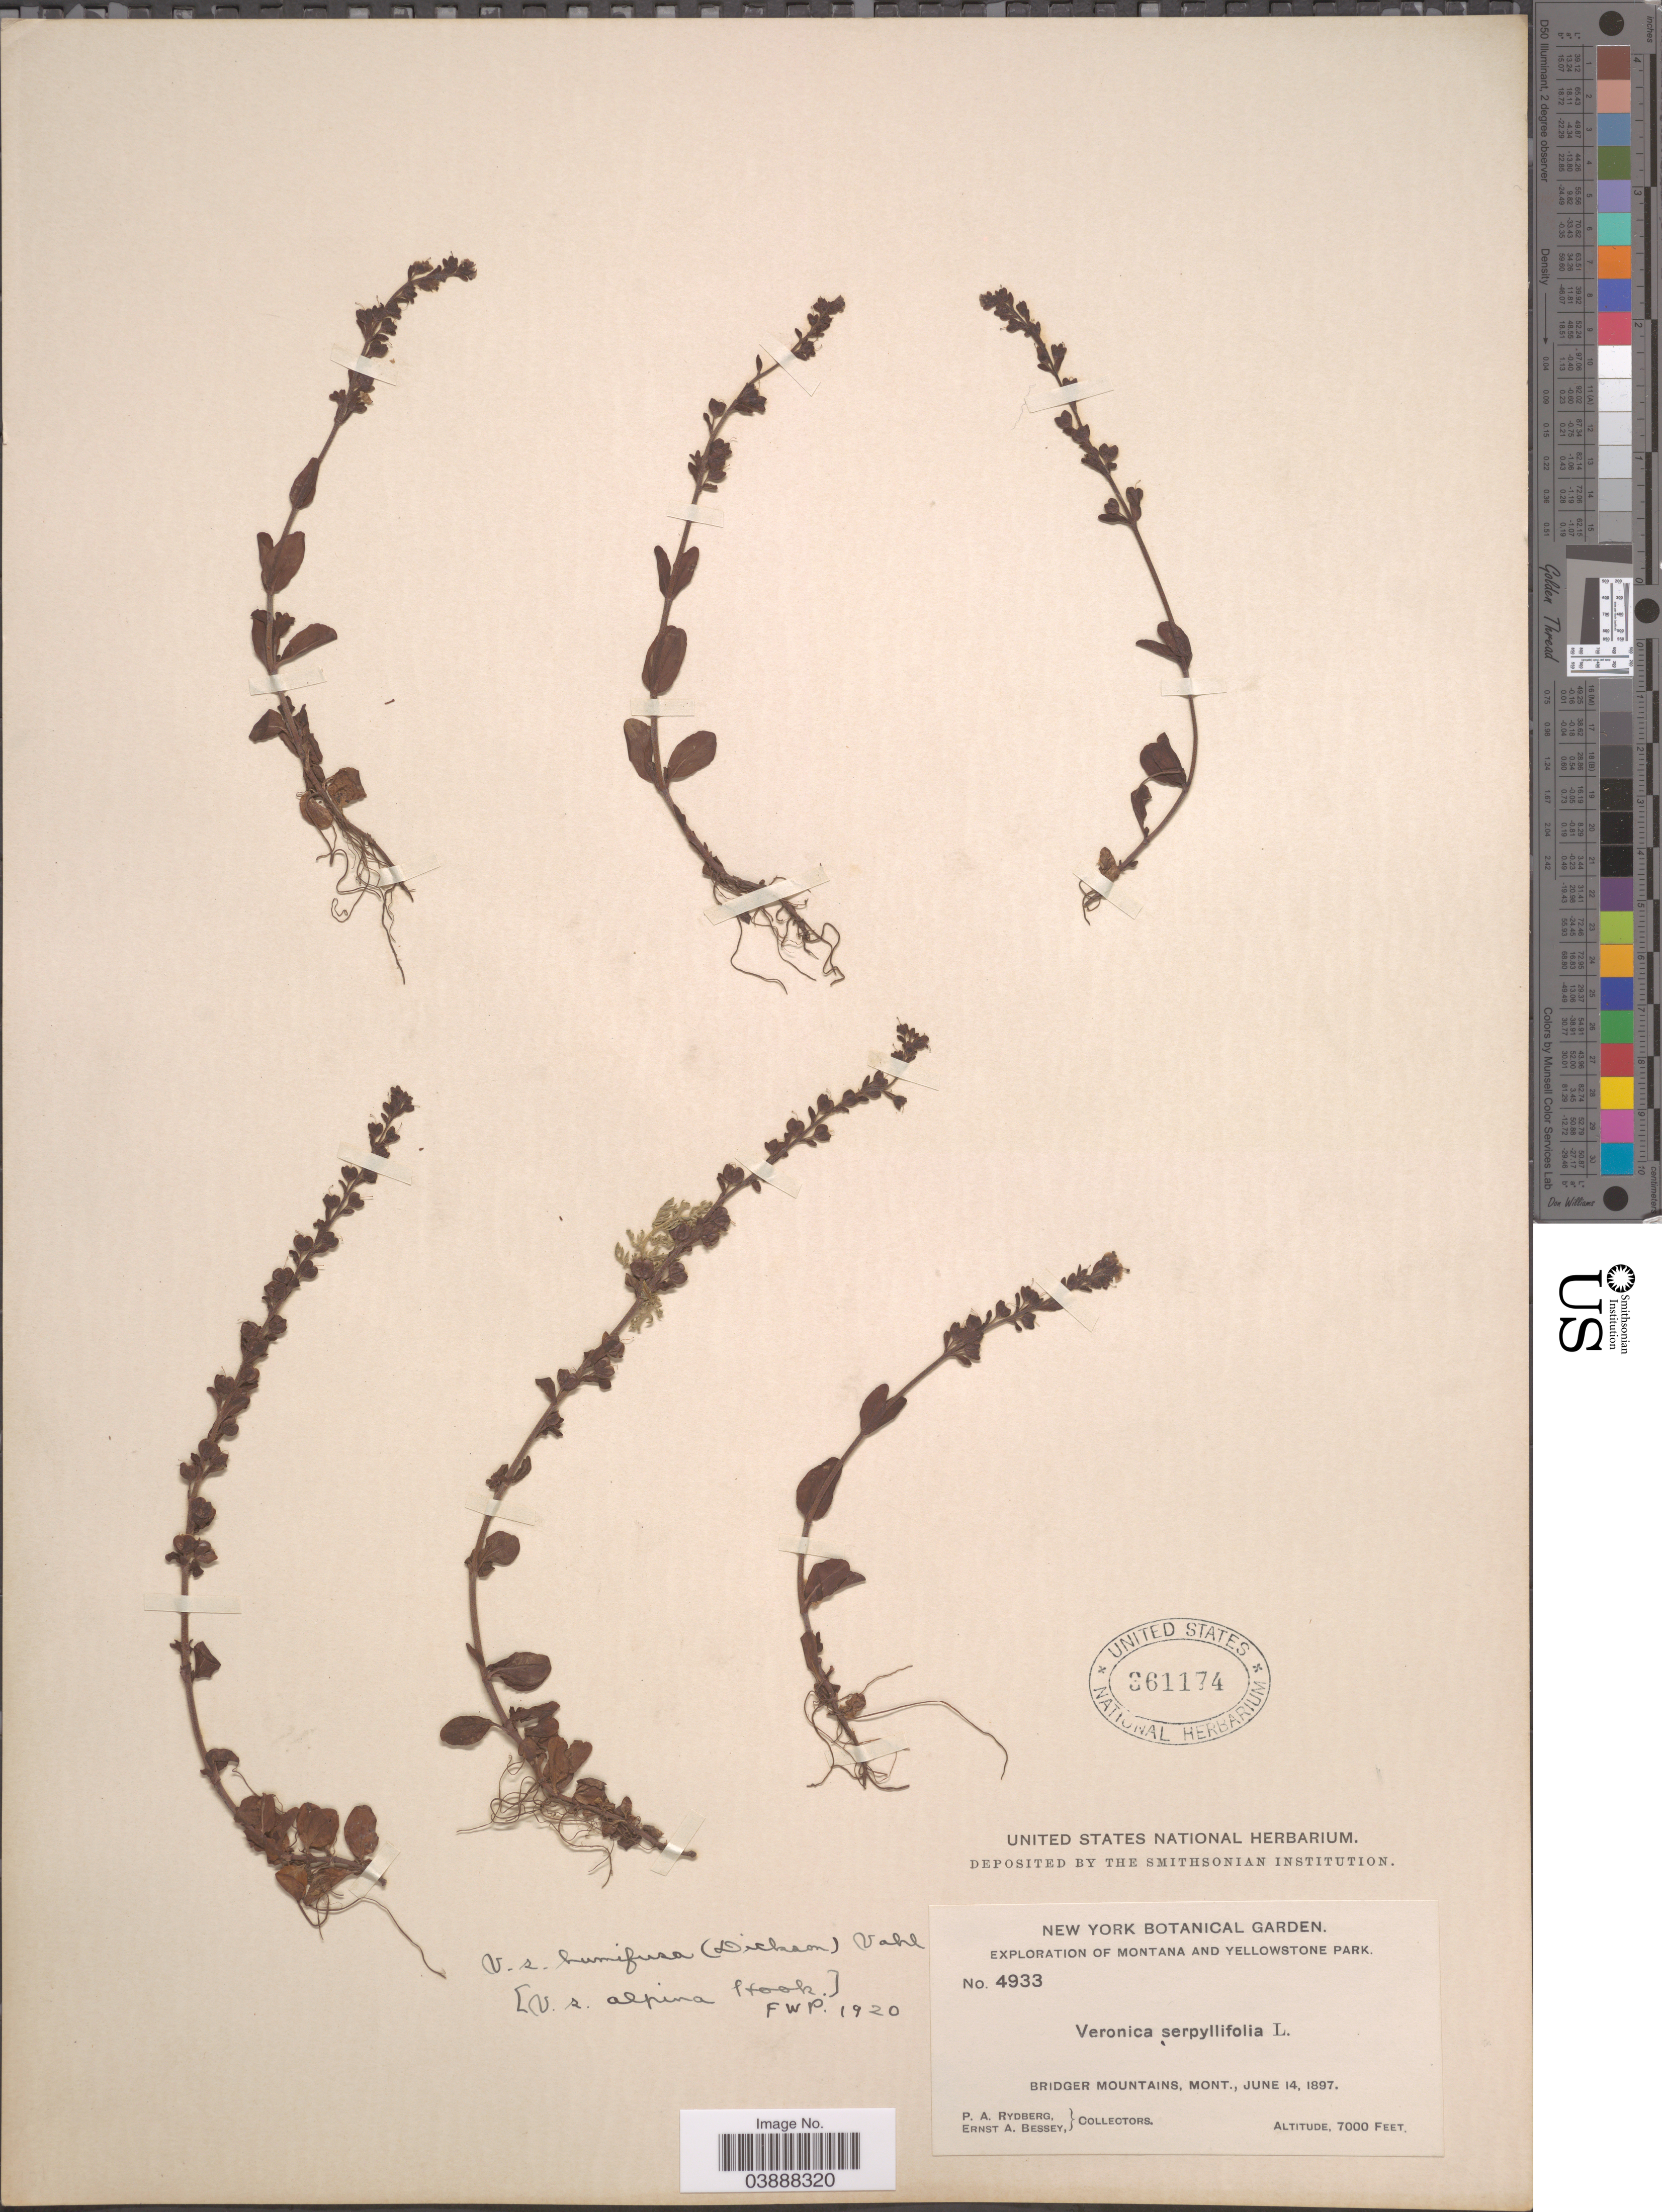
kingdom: Plantae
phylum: Tracheophyta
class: Magnoliopsida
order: Lamiales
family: Plantaginaceae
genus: Veronica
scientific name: Veronica serpyllifolia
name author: L.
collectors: P. A. Rydberg & E. A. Bessey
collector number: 4933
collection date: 1897-06-14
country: United States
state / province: Montana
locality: Yellowstone Park. Bridger Mountains.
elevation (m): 2134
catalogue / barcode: US 361174